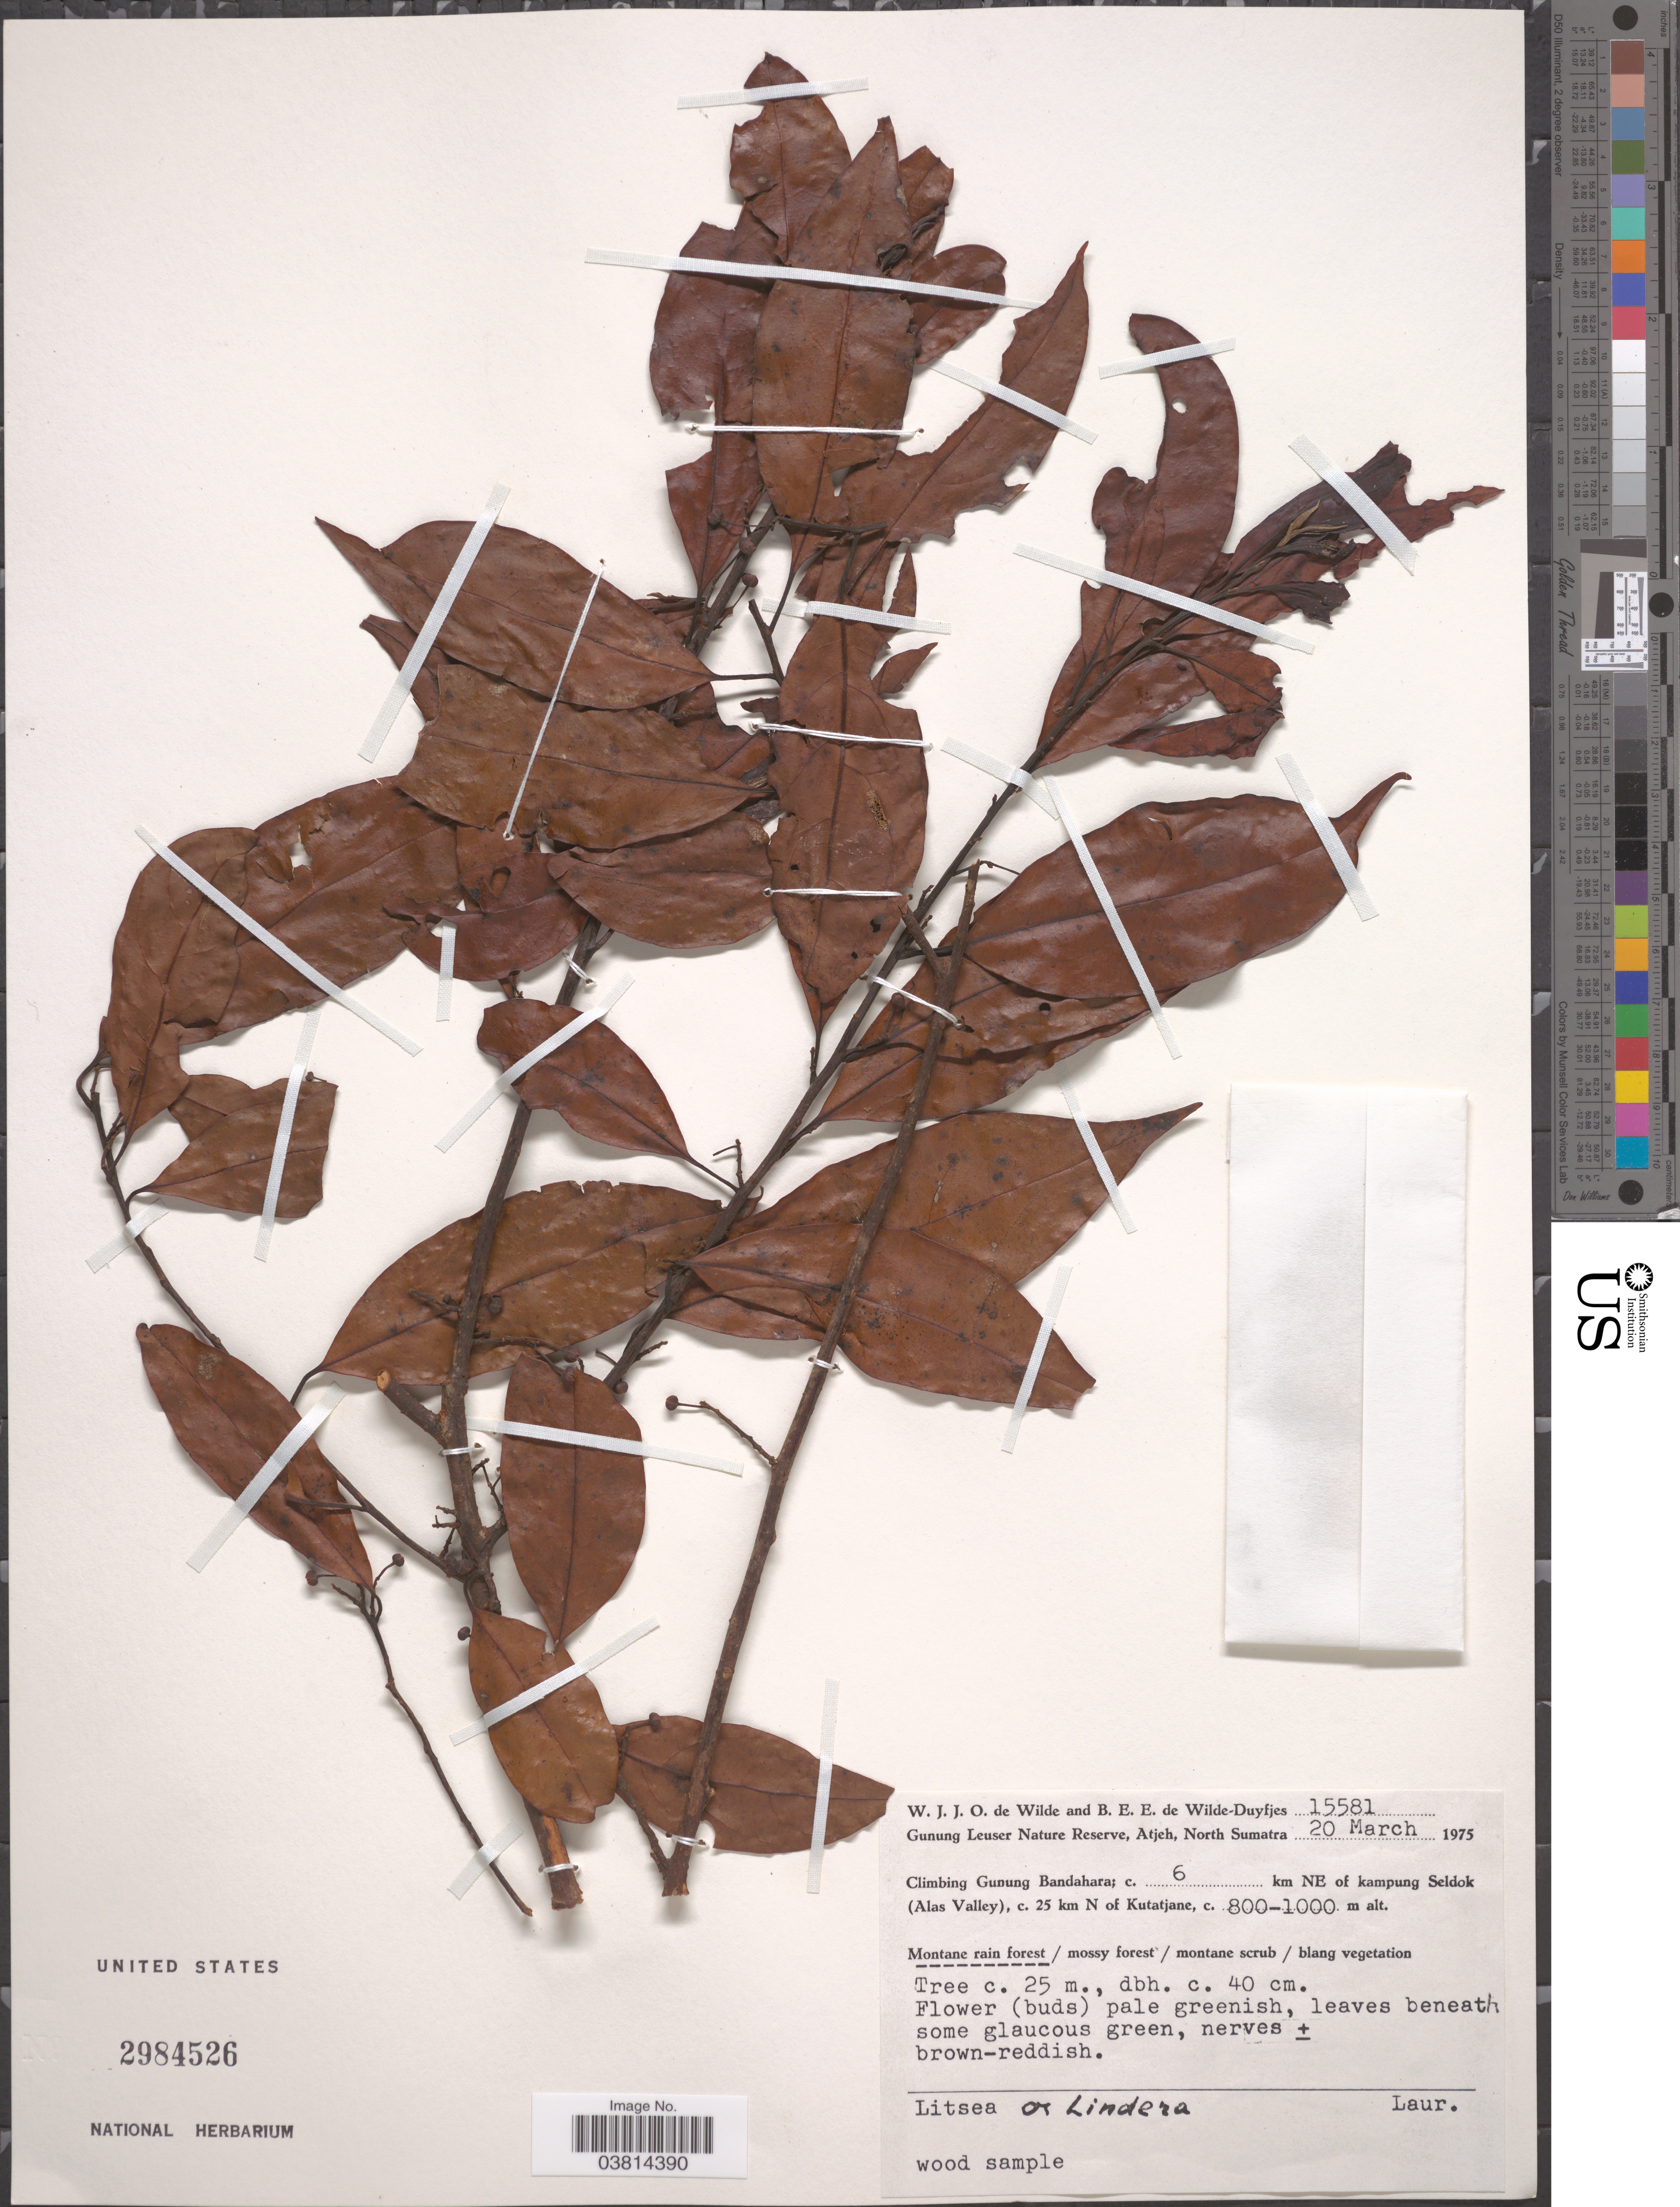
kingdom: Plantae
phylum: Tracheophyta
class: Magnoliopsida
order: Laurales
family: Lauraceae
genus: Litsea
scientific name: Litsea sp.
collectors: W. J. de Wilde & B. E. de Wilde-Duyfjes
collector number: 15581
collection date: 1975-03-20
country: Indonesia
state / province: Sumatra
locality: Gunung Leuser Nature Reserve, Atjeh, North Sumatra. Climbing Gunung Bandahara; c. 6 km NE of kampung Seldok (Alas Valley), c. 25 km N of Kutatjane.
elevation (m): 800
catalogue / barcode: US 2984526